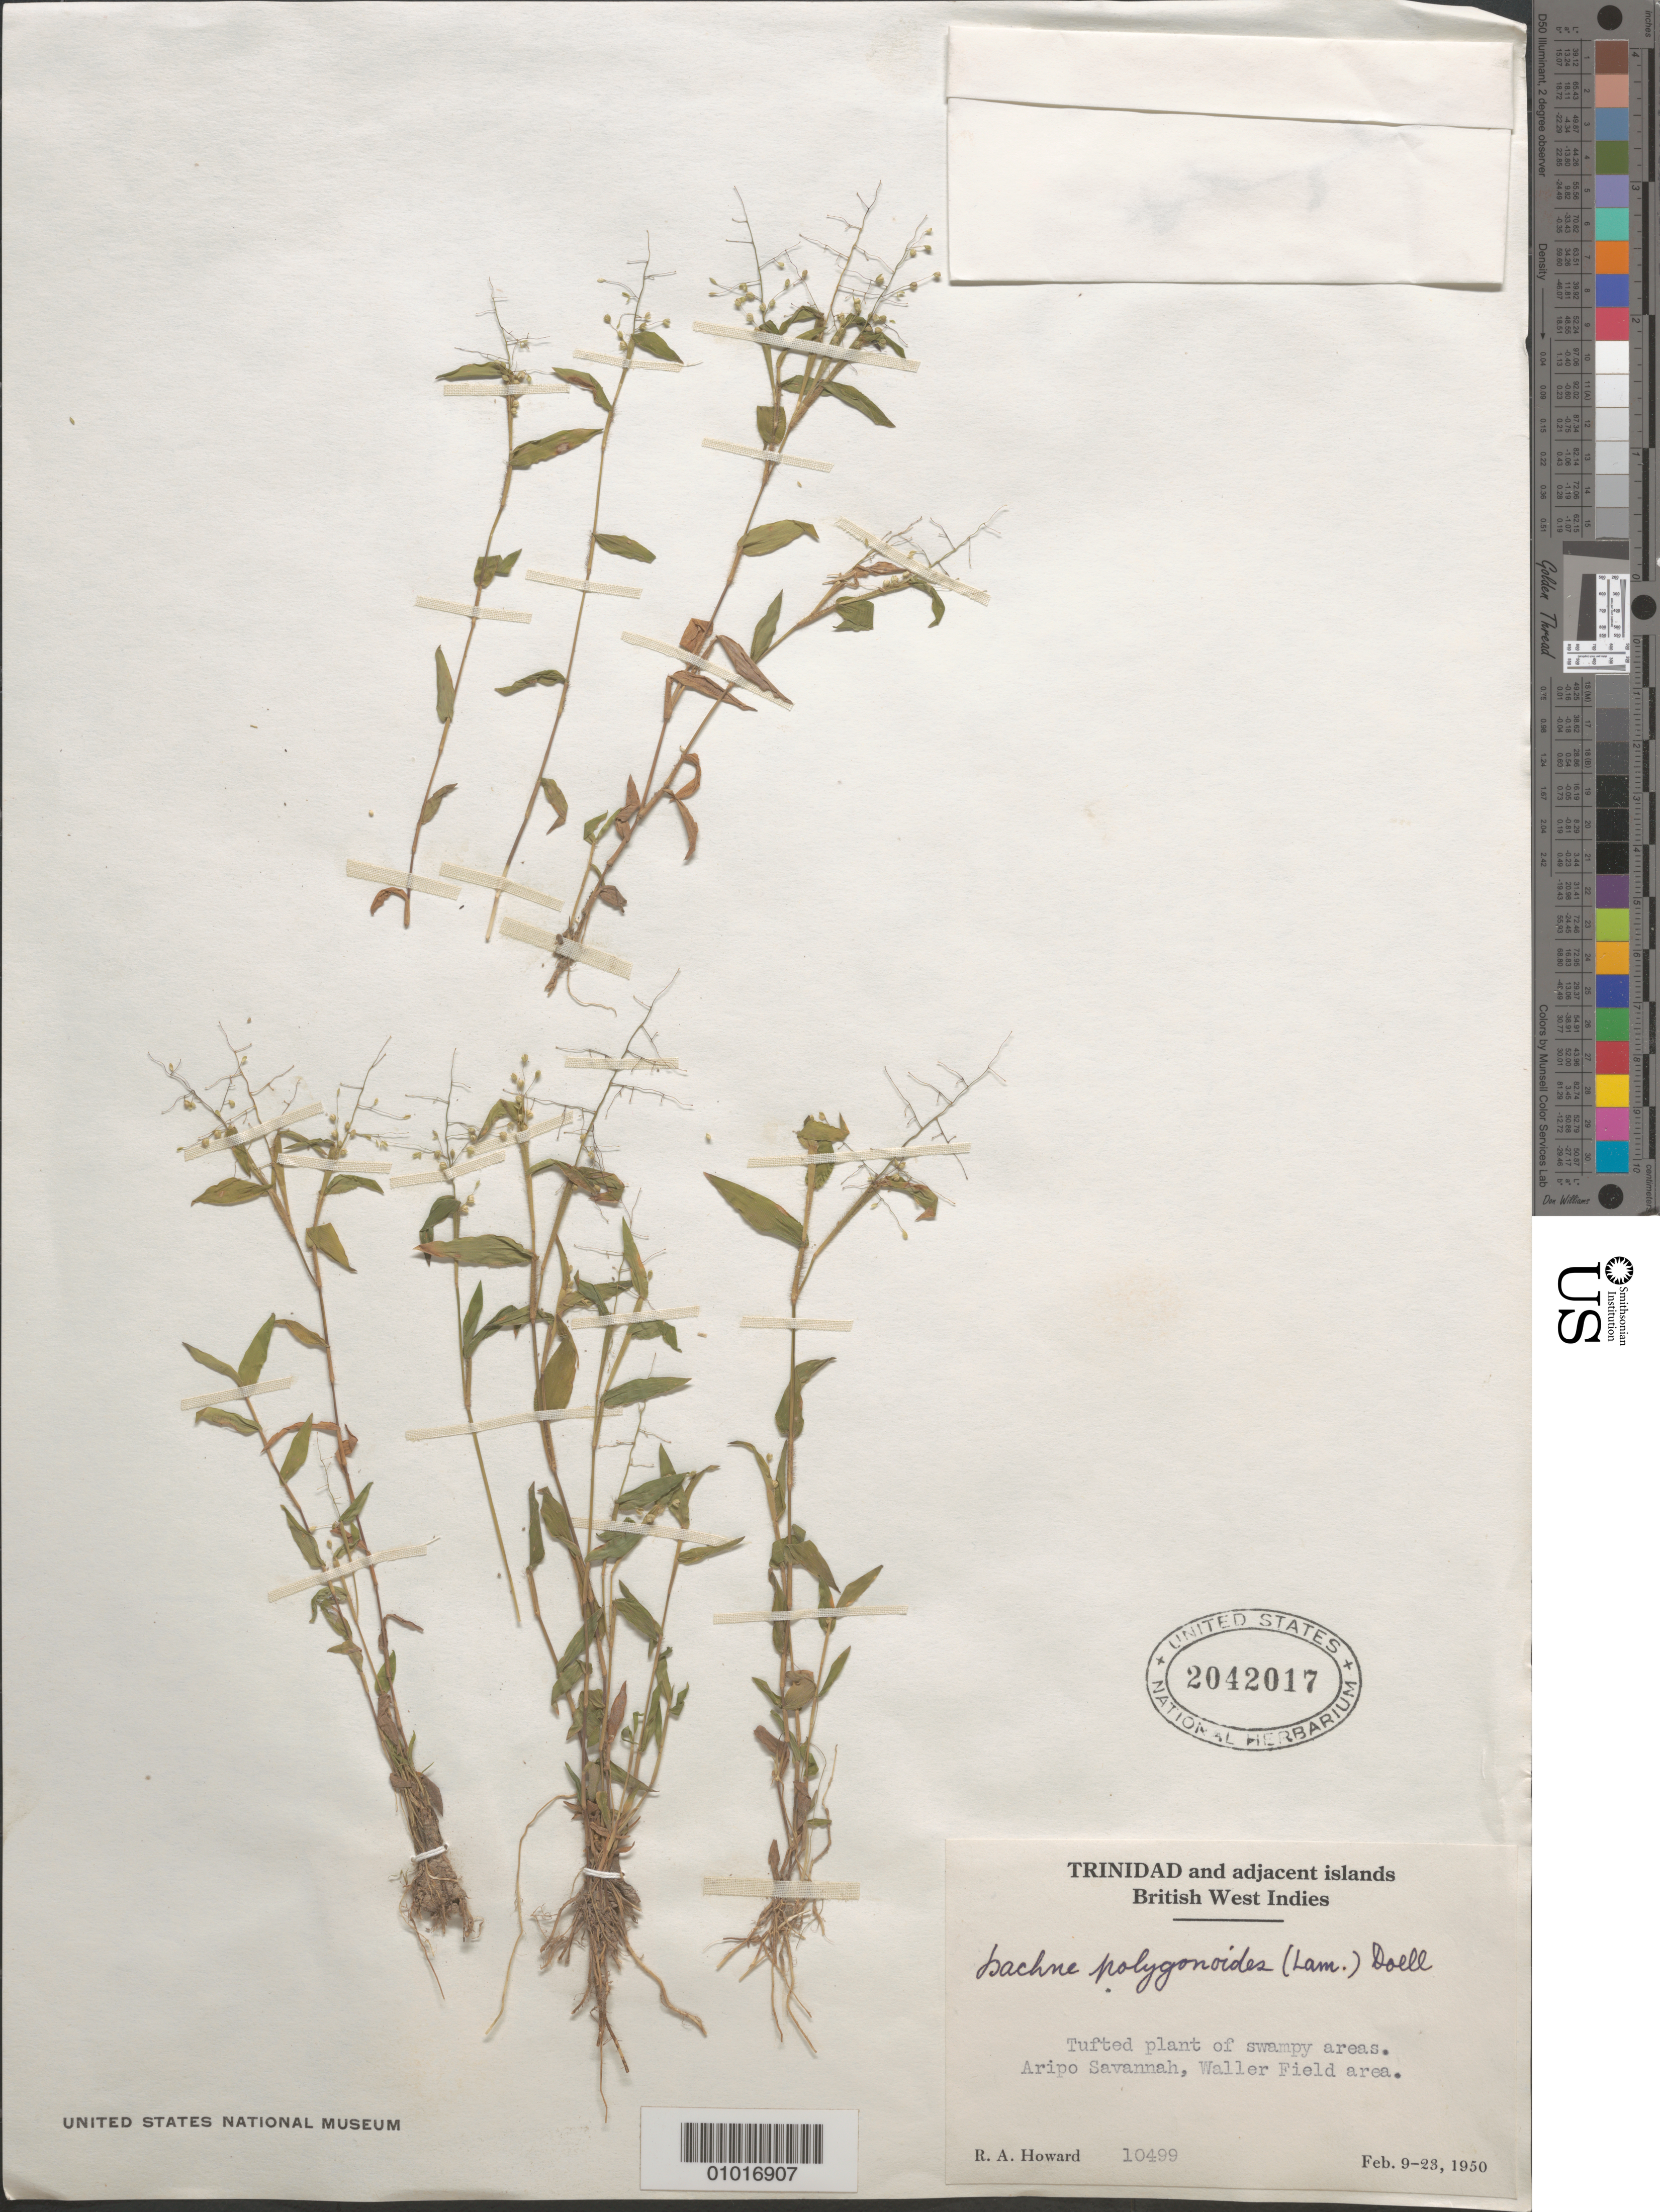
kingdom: Plantae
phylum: Tracheophyta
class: Liliopsida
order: Poales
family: Poaceae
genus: Isachne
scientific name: Isachne polygonoides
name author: (Lam.) Döll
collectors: R. A. Howard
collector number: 10499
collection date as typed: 09 Feb 1950 to 23 Feb 1950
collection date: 1950-02-09/1950-02-23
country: Trinidad and Tobago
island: Trinidad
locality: Tufted plant of swampy areas, Aripo Savannah, Waller Field area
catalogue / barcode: US 2042017